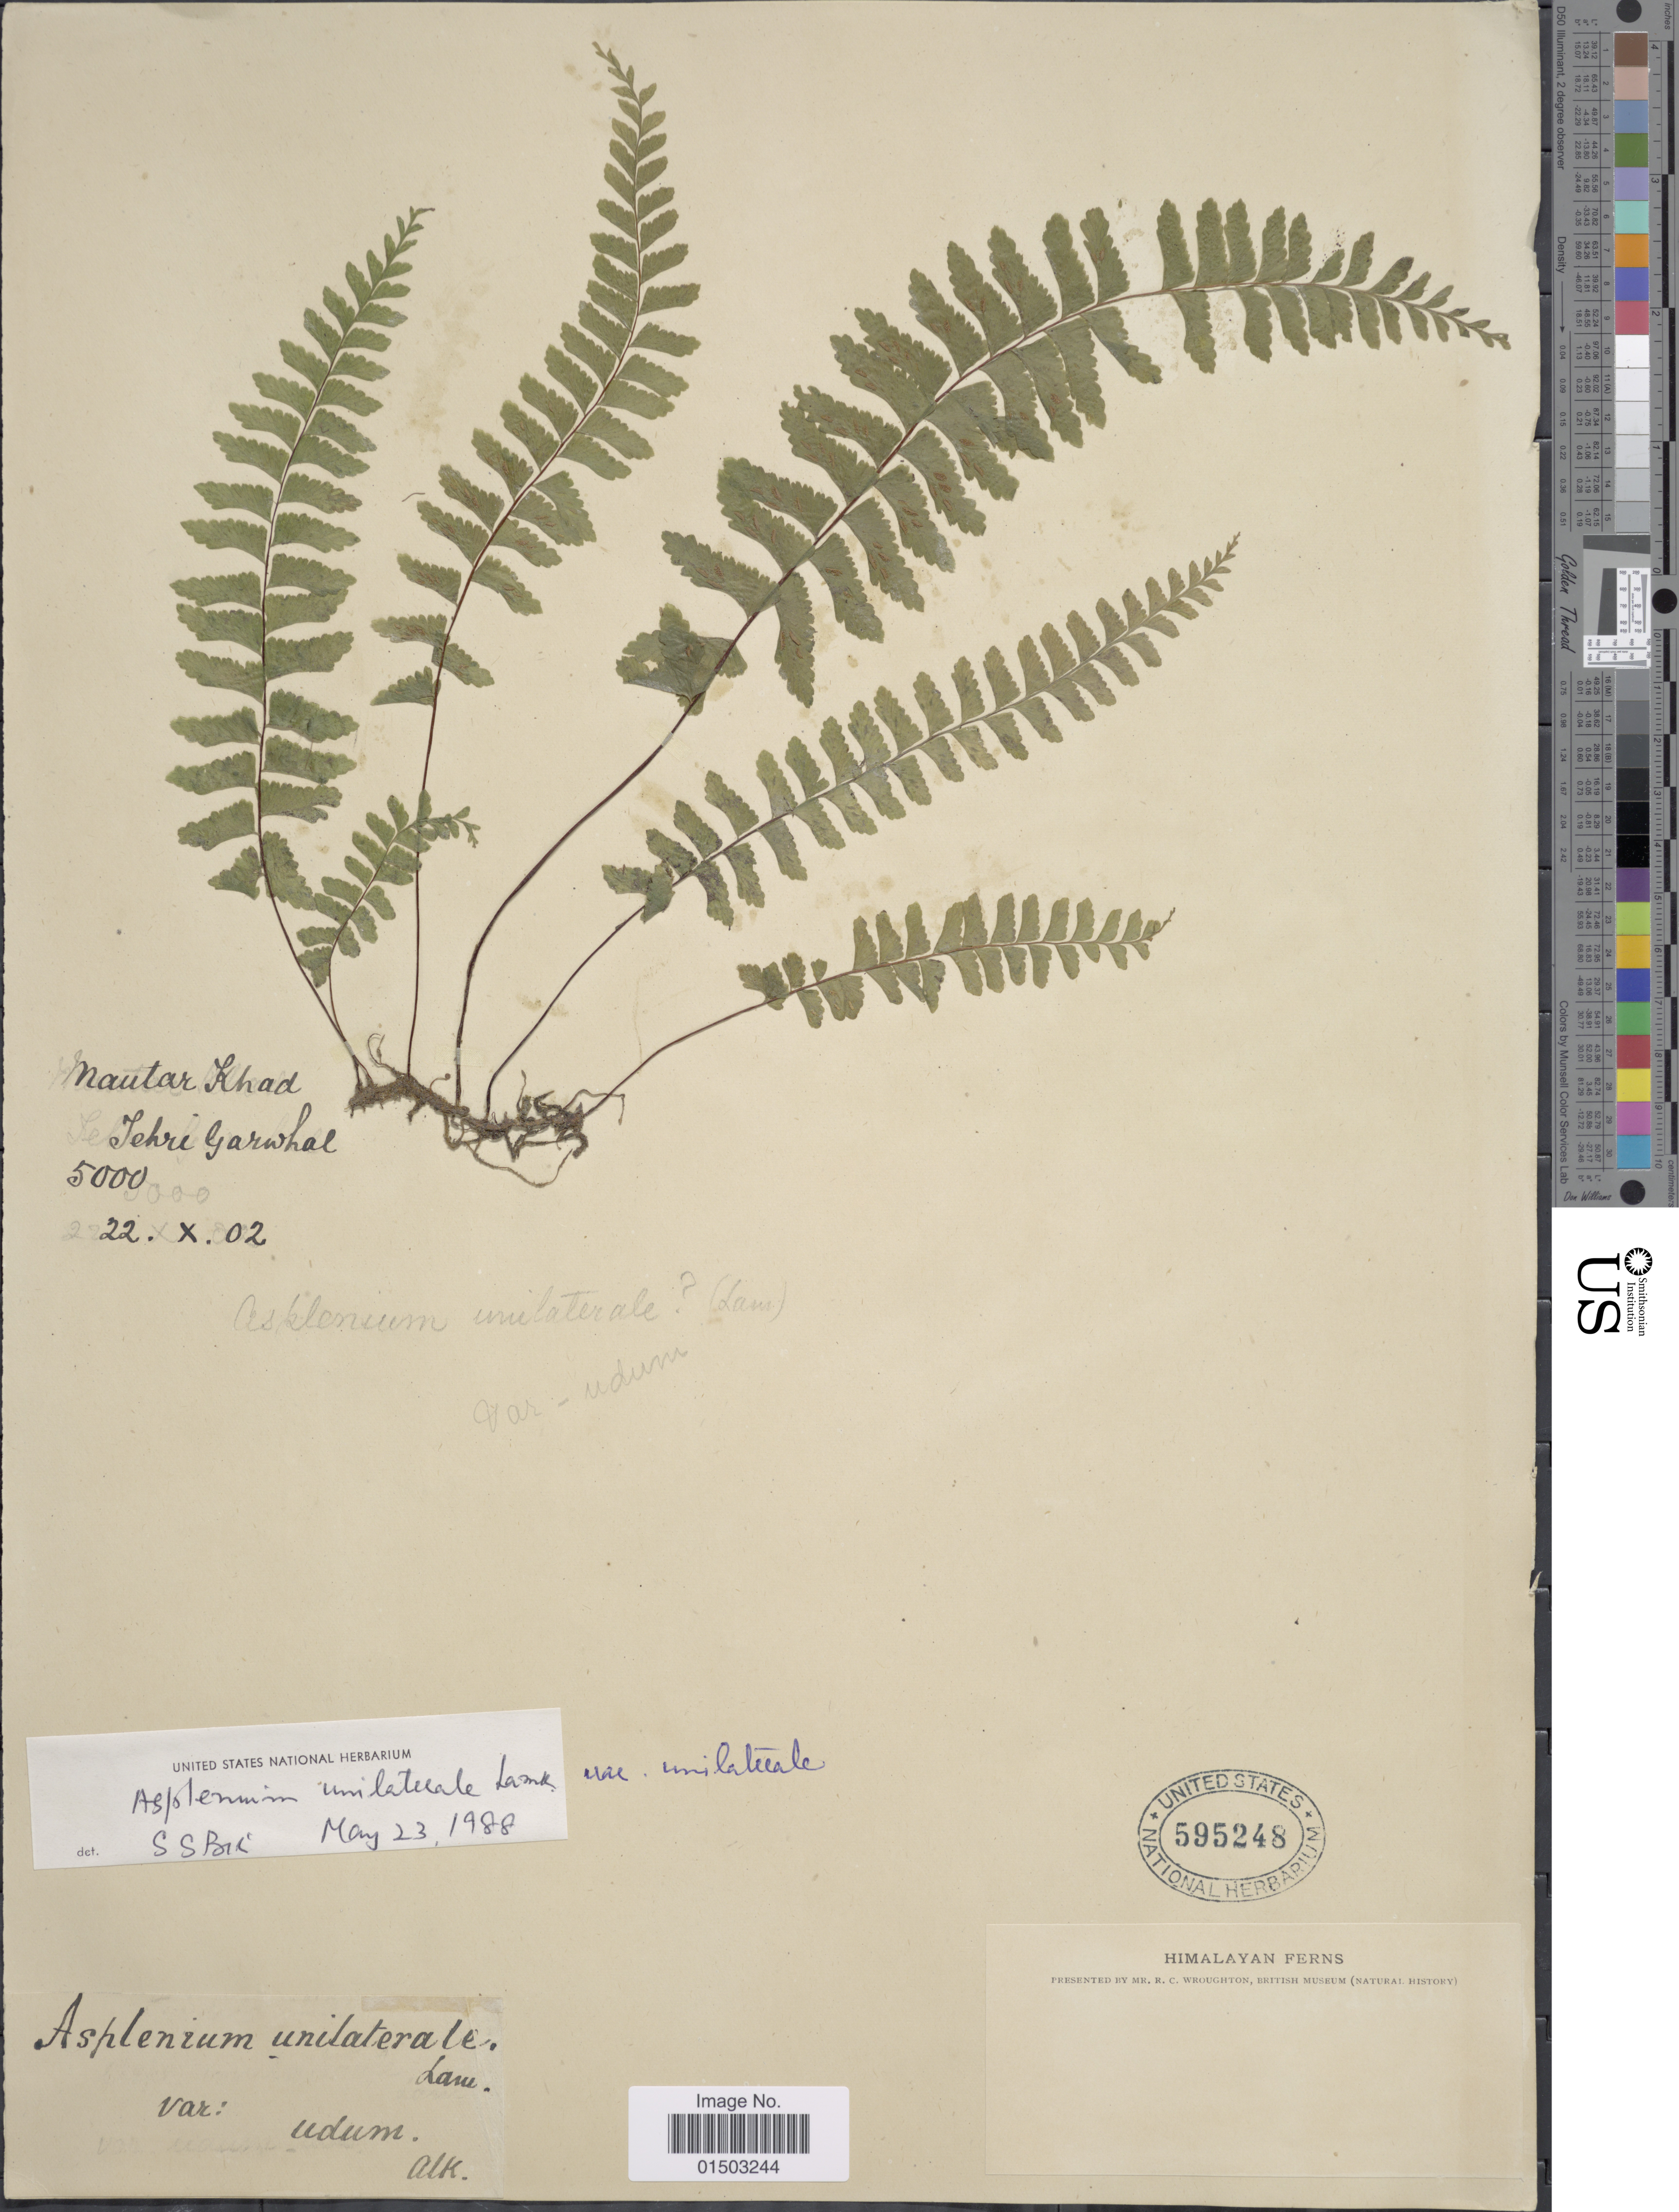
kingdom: Plantae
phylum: Tracheophyta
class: Polypodiopsida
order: Polypodiales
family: Aspleniaceae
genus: Hymenasplenium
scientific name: Hymenasplenium unilaterale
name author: (Lam.) Hayata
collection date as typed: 22/10/2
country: India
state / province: Uttarakhand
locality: Tehri-Garhwal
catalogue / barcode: US 595248